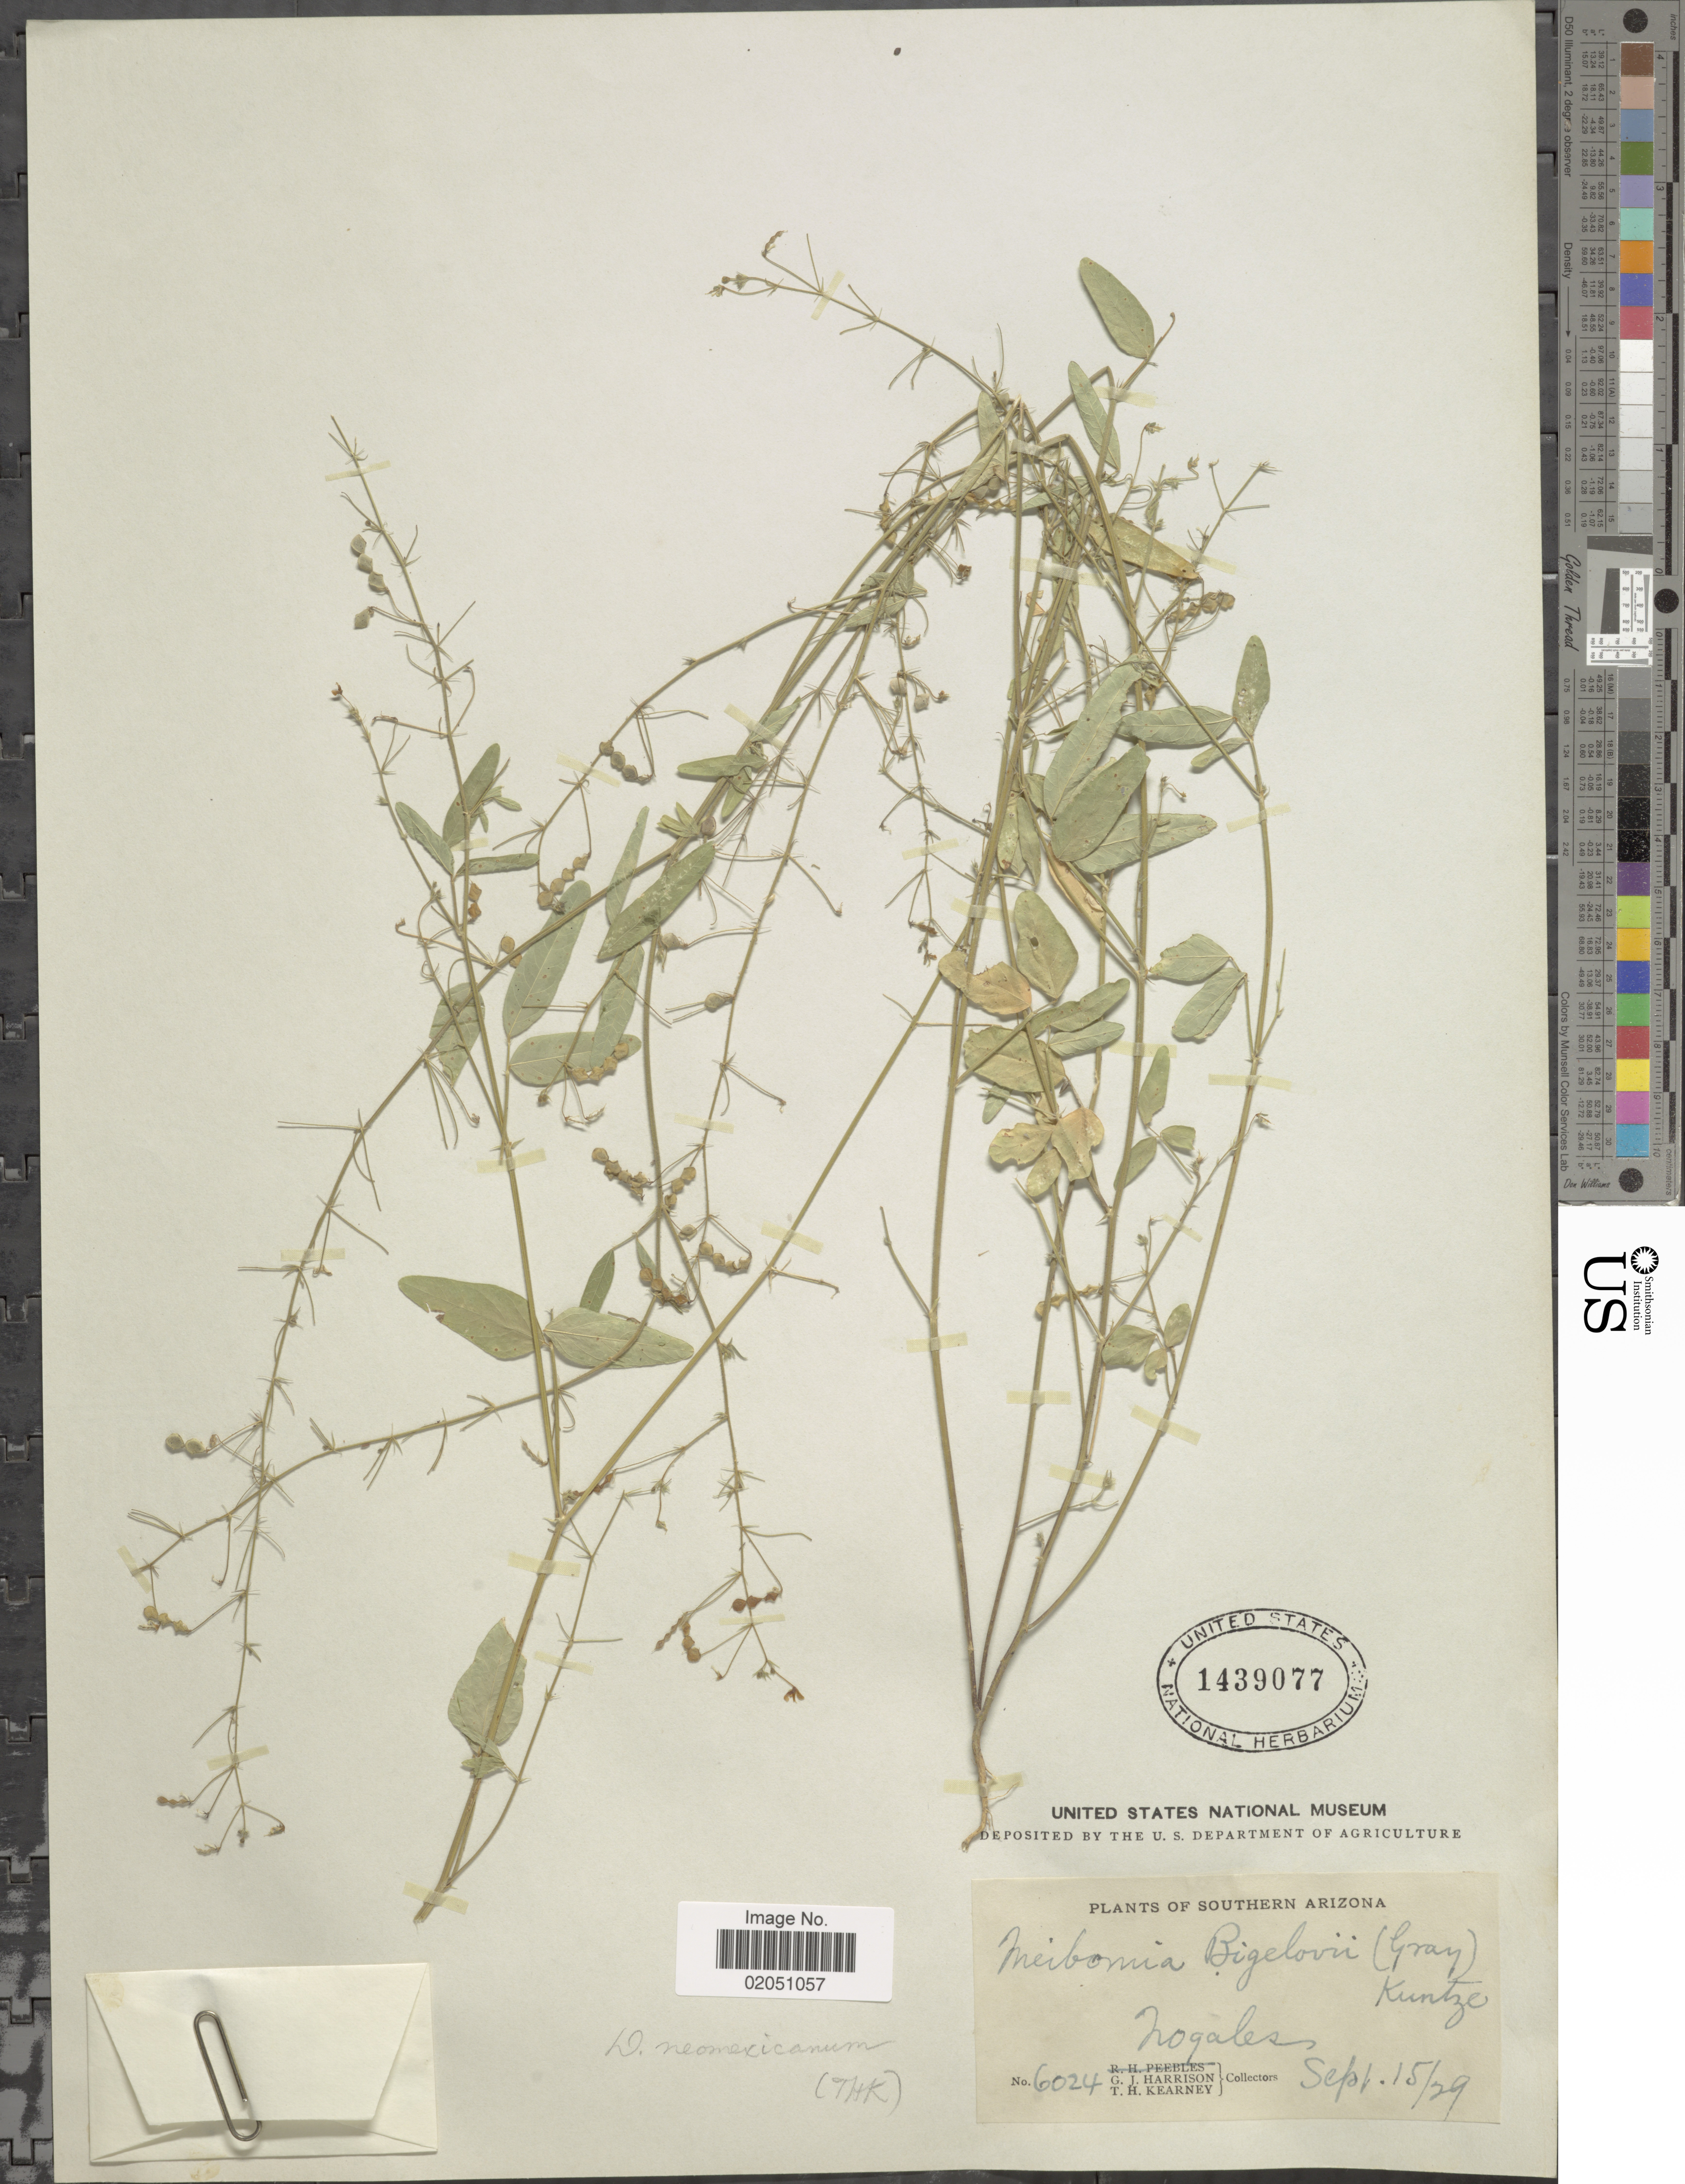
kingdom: Plantae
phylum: Tracheophyta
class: Magnoliopsida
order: Fabales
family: Fabaceae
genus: Desmodium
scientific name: Desmodium neomexicanum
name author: A. Gray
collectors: G. J. Harrison & T. H. Kearney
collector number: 6024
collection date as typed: Transcribed d/m/y: 15/9/29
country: United States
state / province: Arizona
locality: Southern Arizona, Nogales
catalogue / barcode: US 1439077